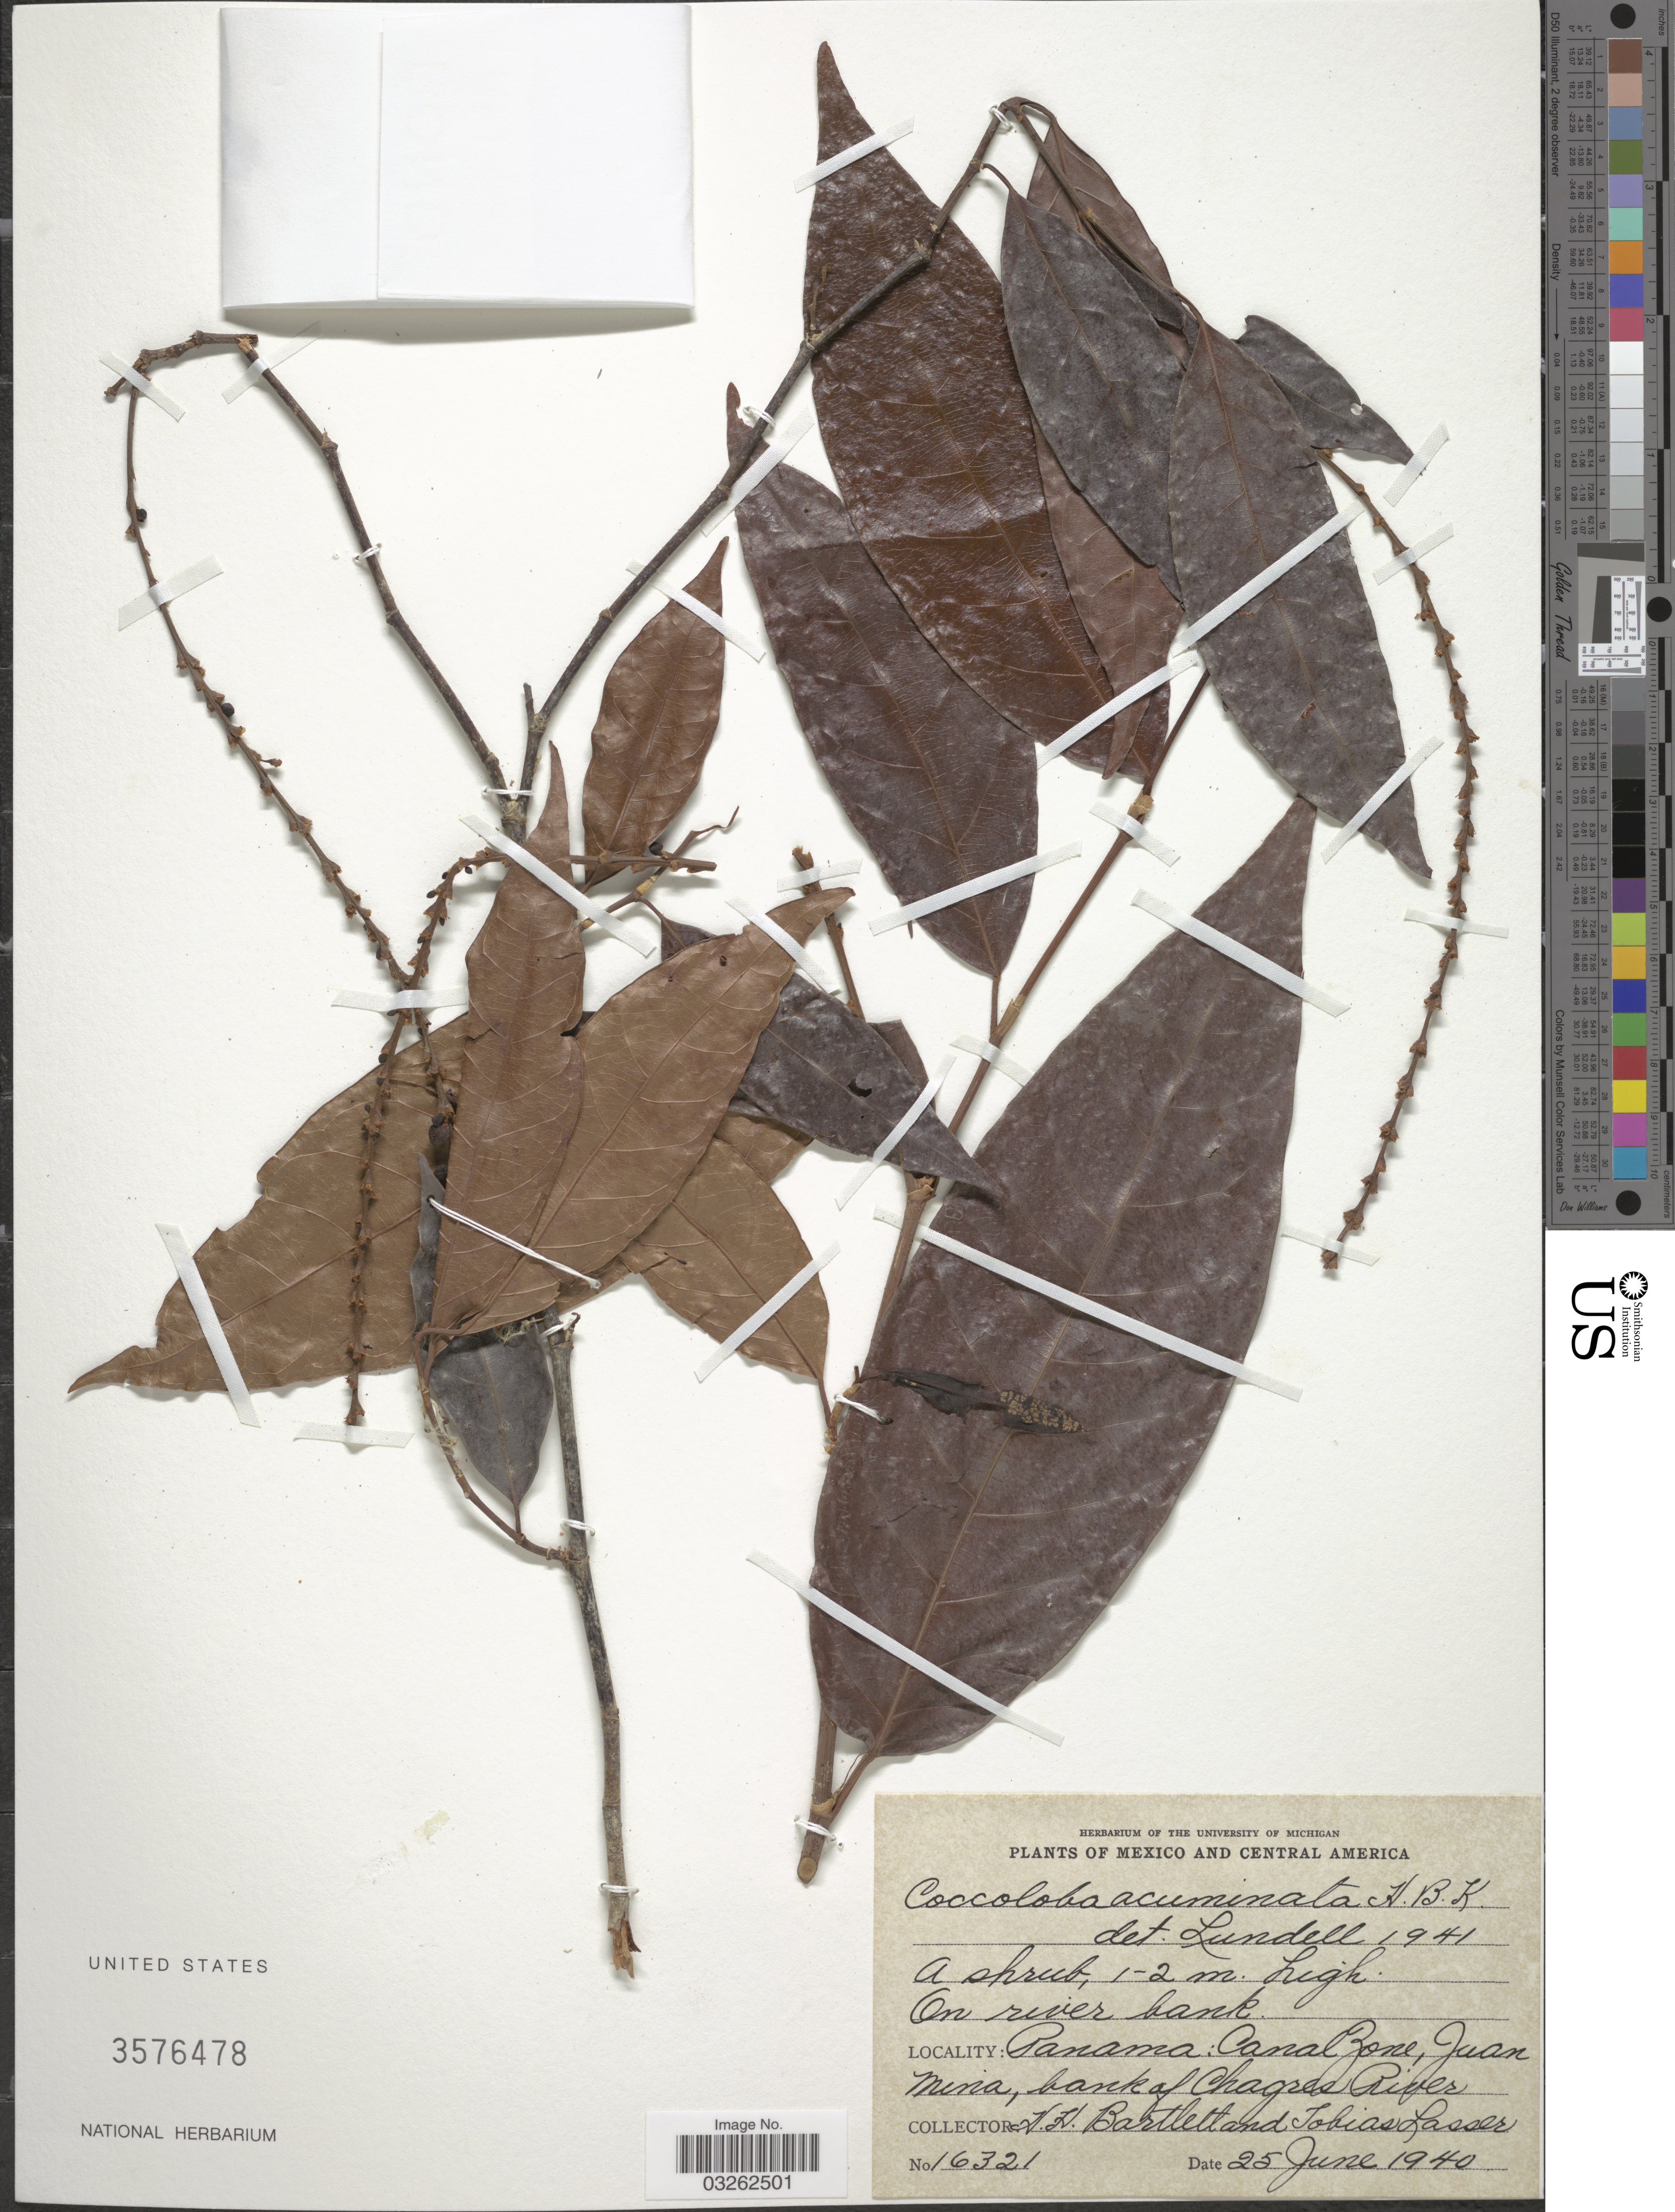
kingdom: Plantae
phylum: Tracheophyta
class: Magnoliopsida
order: Caryophyllales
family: Polygonaceae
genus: Coccoloba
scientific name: Coccoloba acuminata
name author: Kunth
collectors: H. H. Bartlett & T. Lasser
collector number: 16321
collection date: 1940-06-25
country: Panama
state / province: Colón / Panamá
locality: Panama: Canal Zone, Juan Mina, bank of Chagres River.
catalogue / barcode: US 3576478